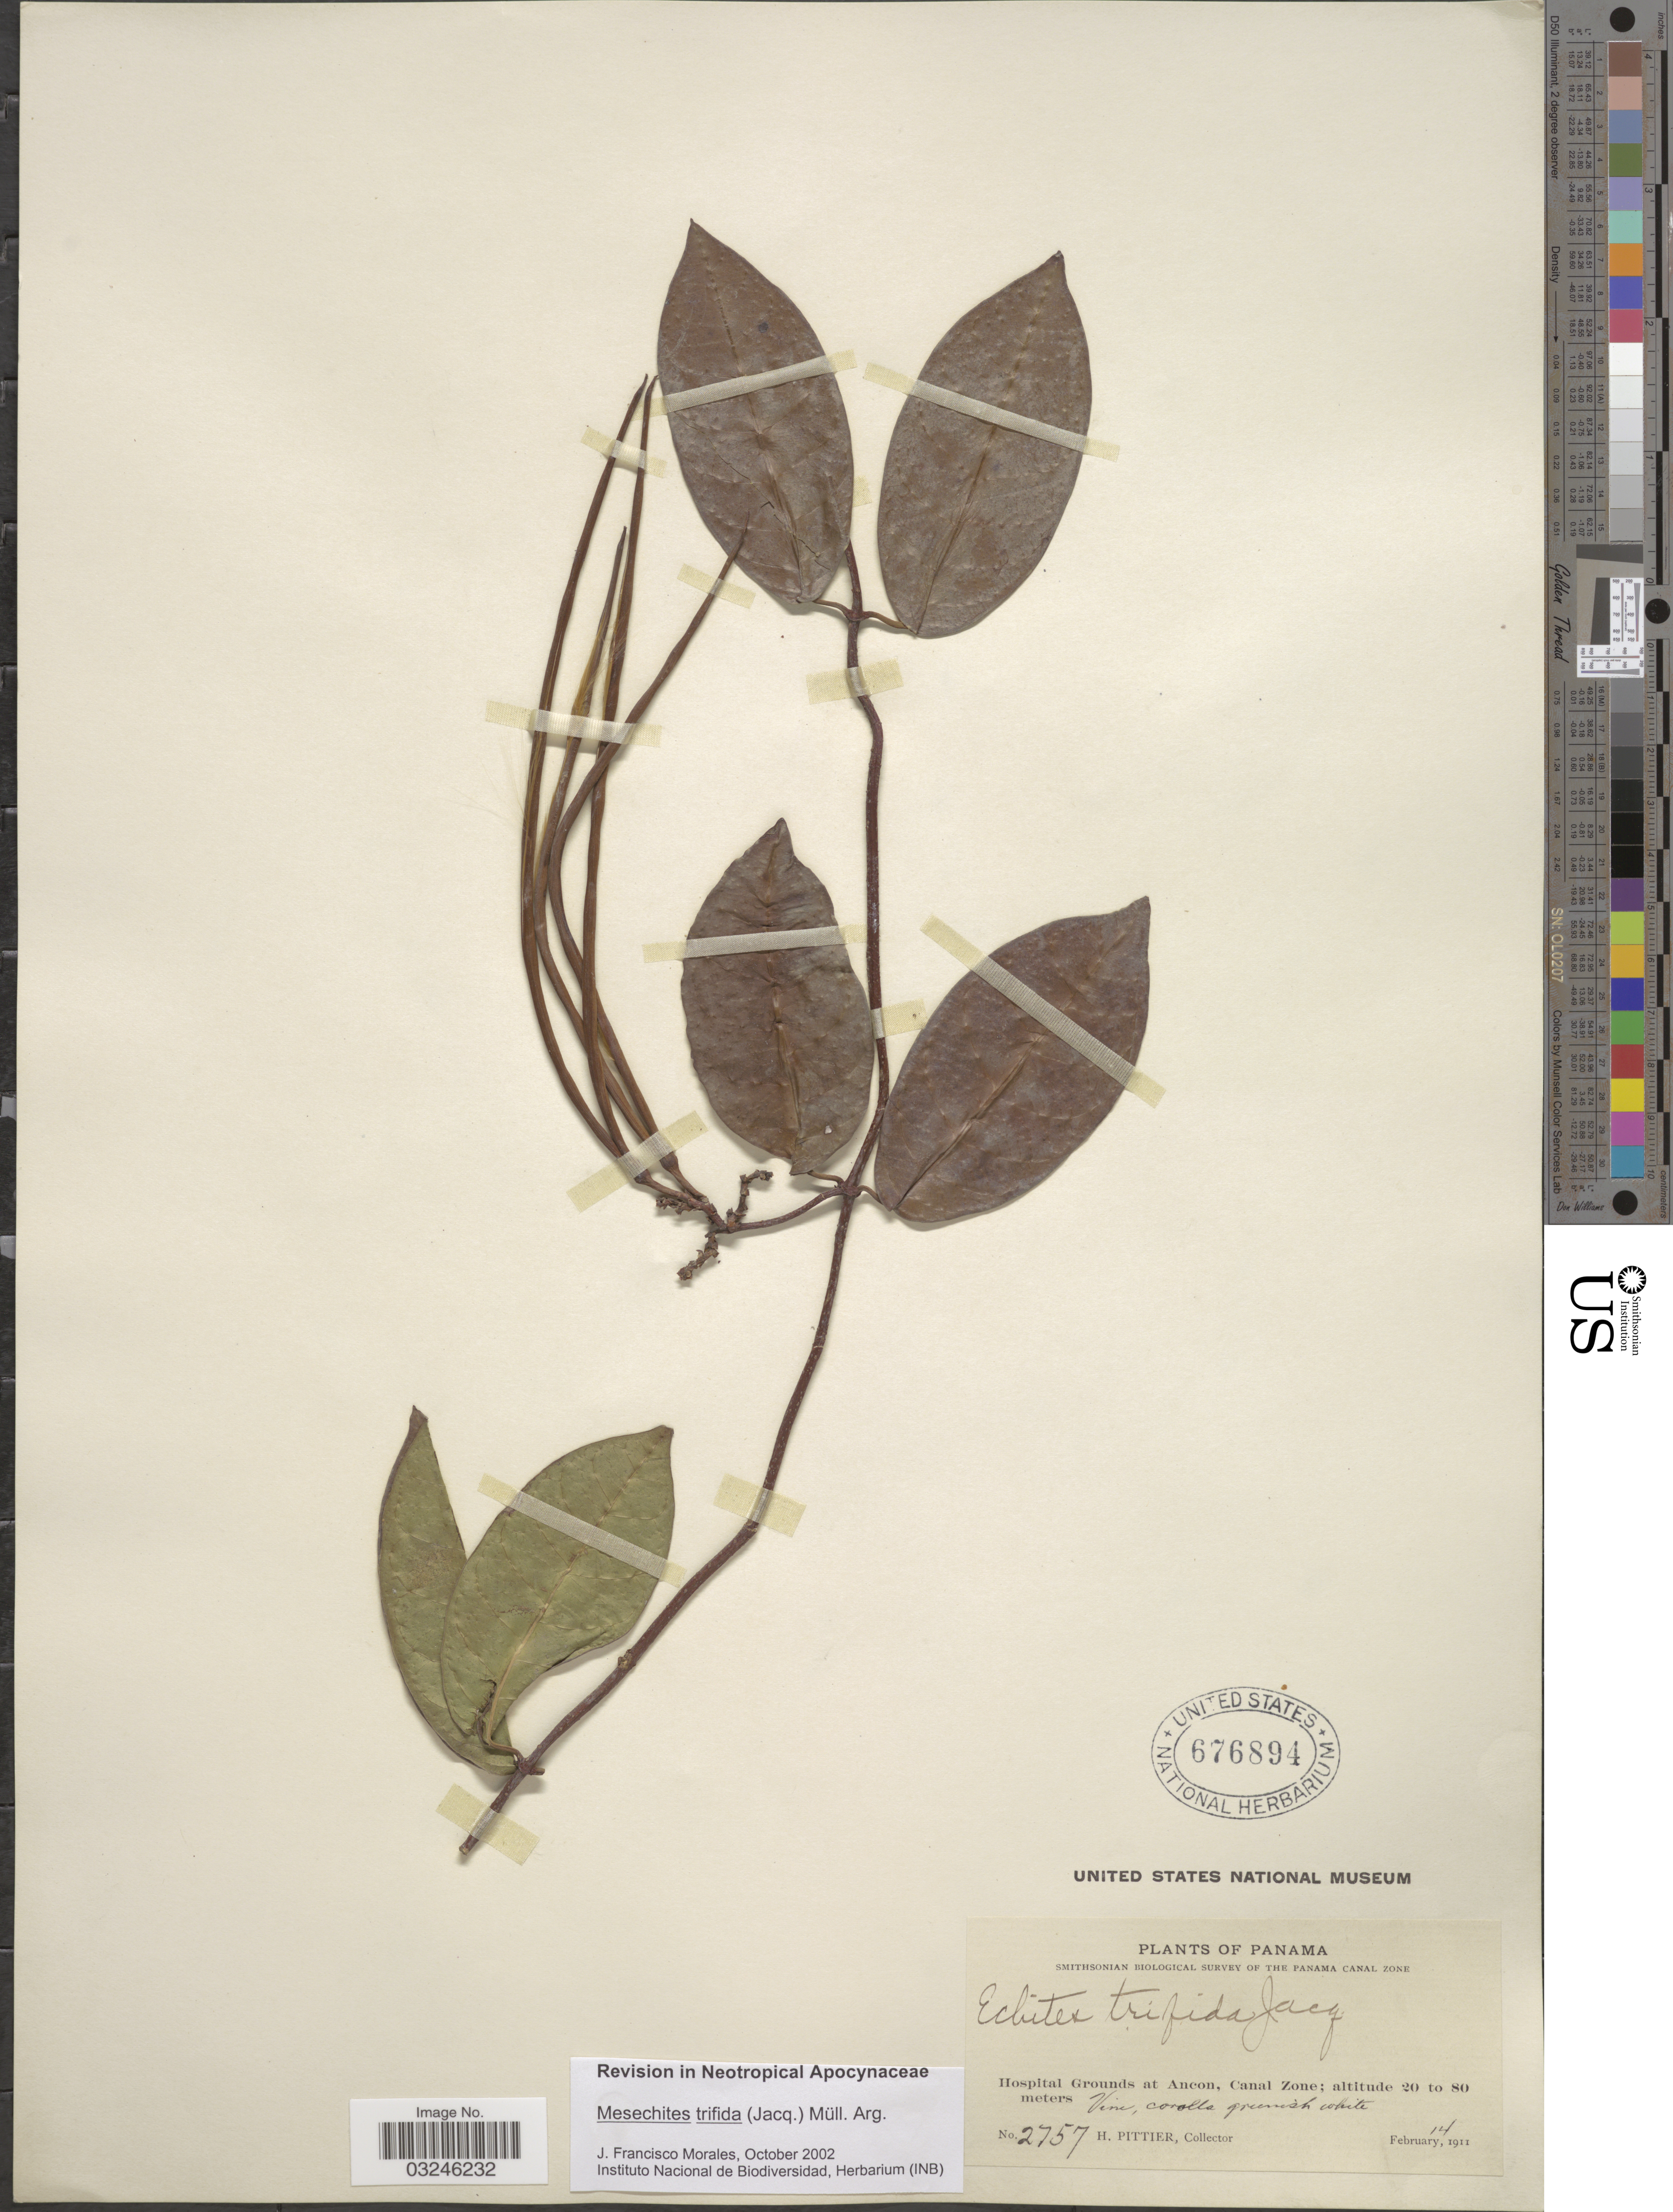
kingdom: Plantae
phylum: Tracheophyta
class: Magnoliopsida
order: Gentianales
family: Apocynaceae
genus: Mesechites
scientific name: Mesechites trifidus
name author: (Jacq.) Müll. Arg.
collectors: H. F. Pittier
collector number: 2757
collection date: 1911-02-14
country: Panama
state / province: Colón / Panamá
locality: Hospital Grounds at Ancon, Canal Zone.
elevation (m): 20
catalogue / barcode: US 676894